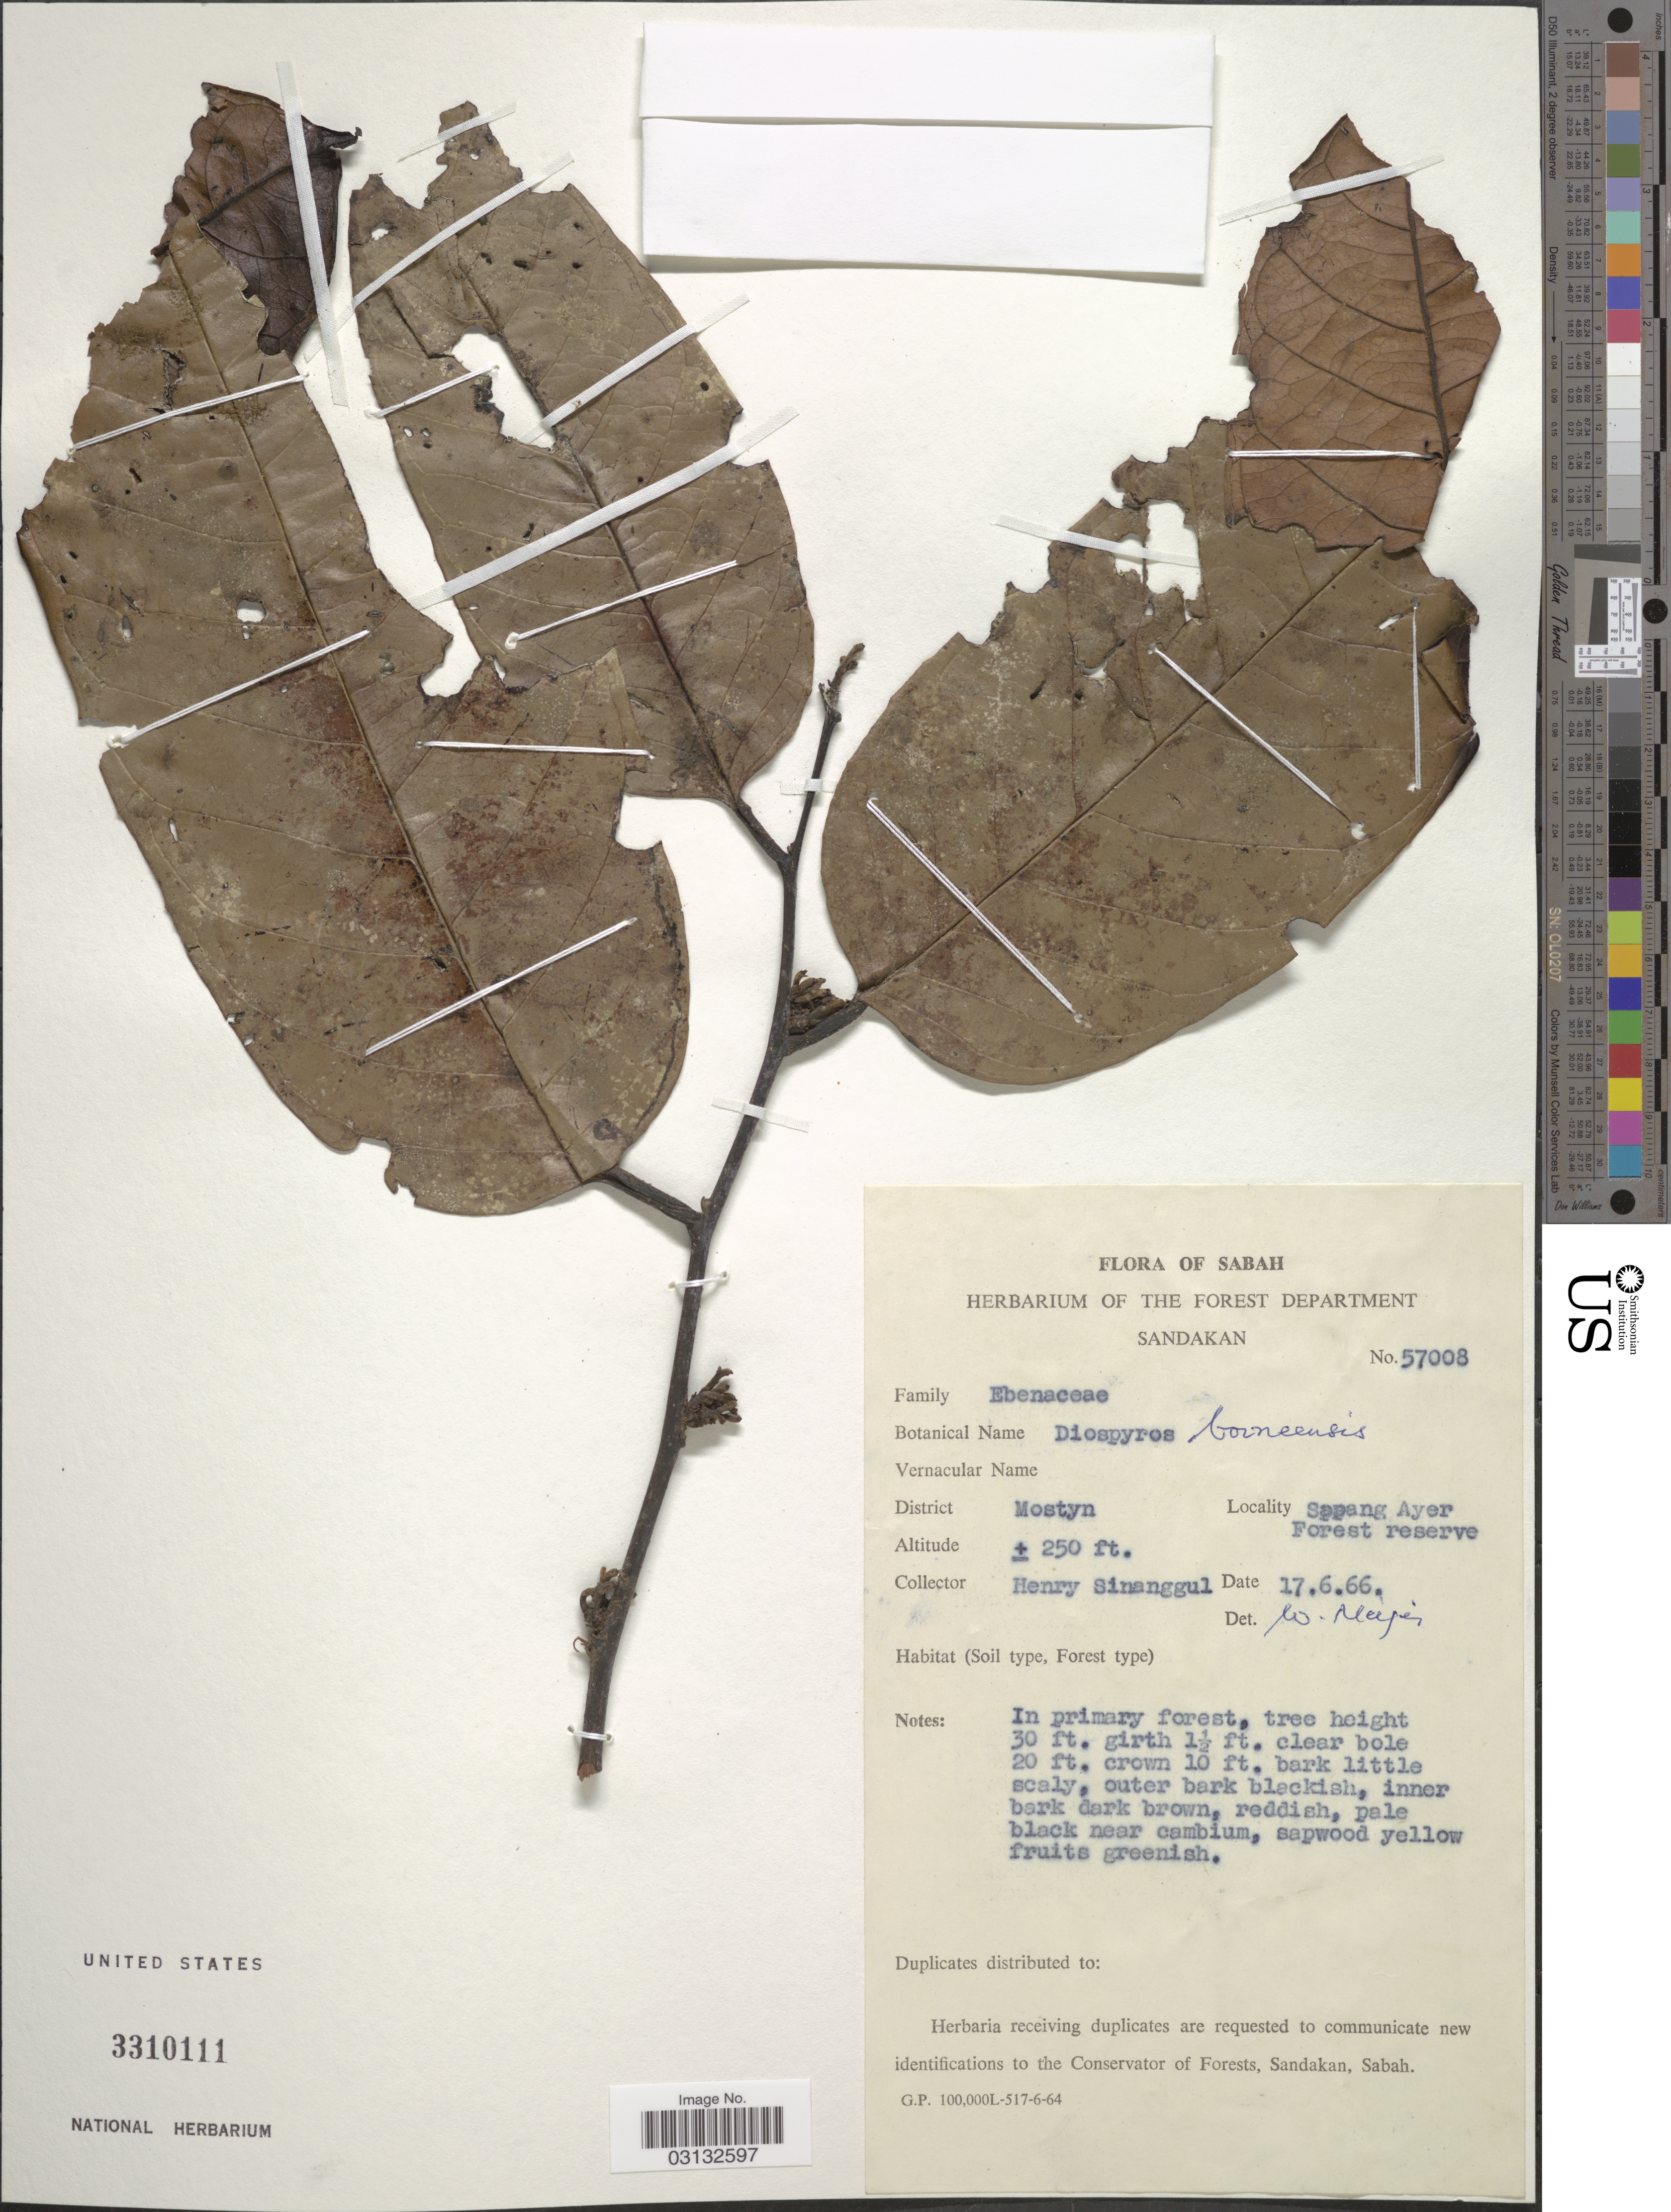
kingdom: Plantae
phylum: Tracheophyta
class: Magnoliopsida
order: Ericales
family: Ebenaceae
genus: Diospyros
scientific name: Diospyros borneensis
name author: Hiern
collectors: H. Sinanggul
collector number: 57008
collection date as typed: Transcribed d/m/y: 17/6/66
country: Malaysia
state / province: Sabah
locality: District Mostyn. Sapang Ayer Forest reserve.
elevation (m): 76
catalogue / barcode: US 3310111